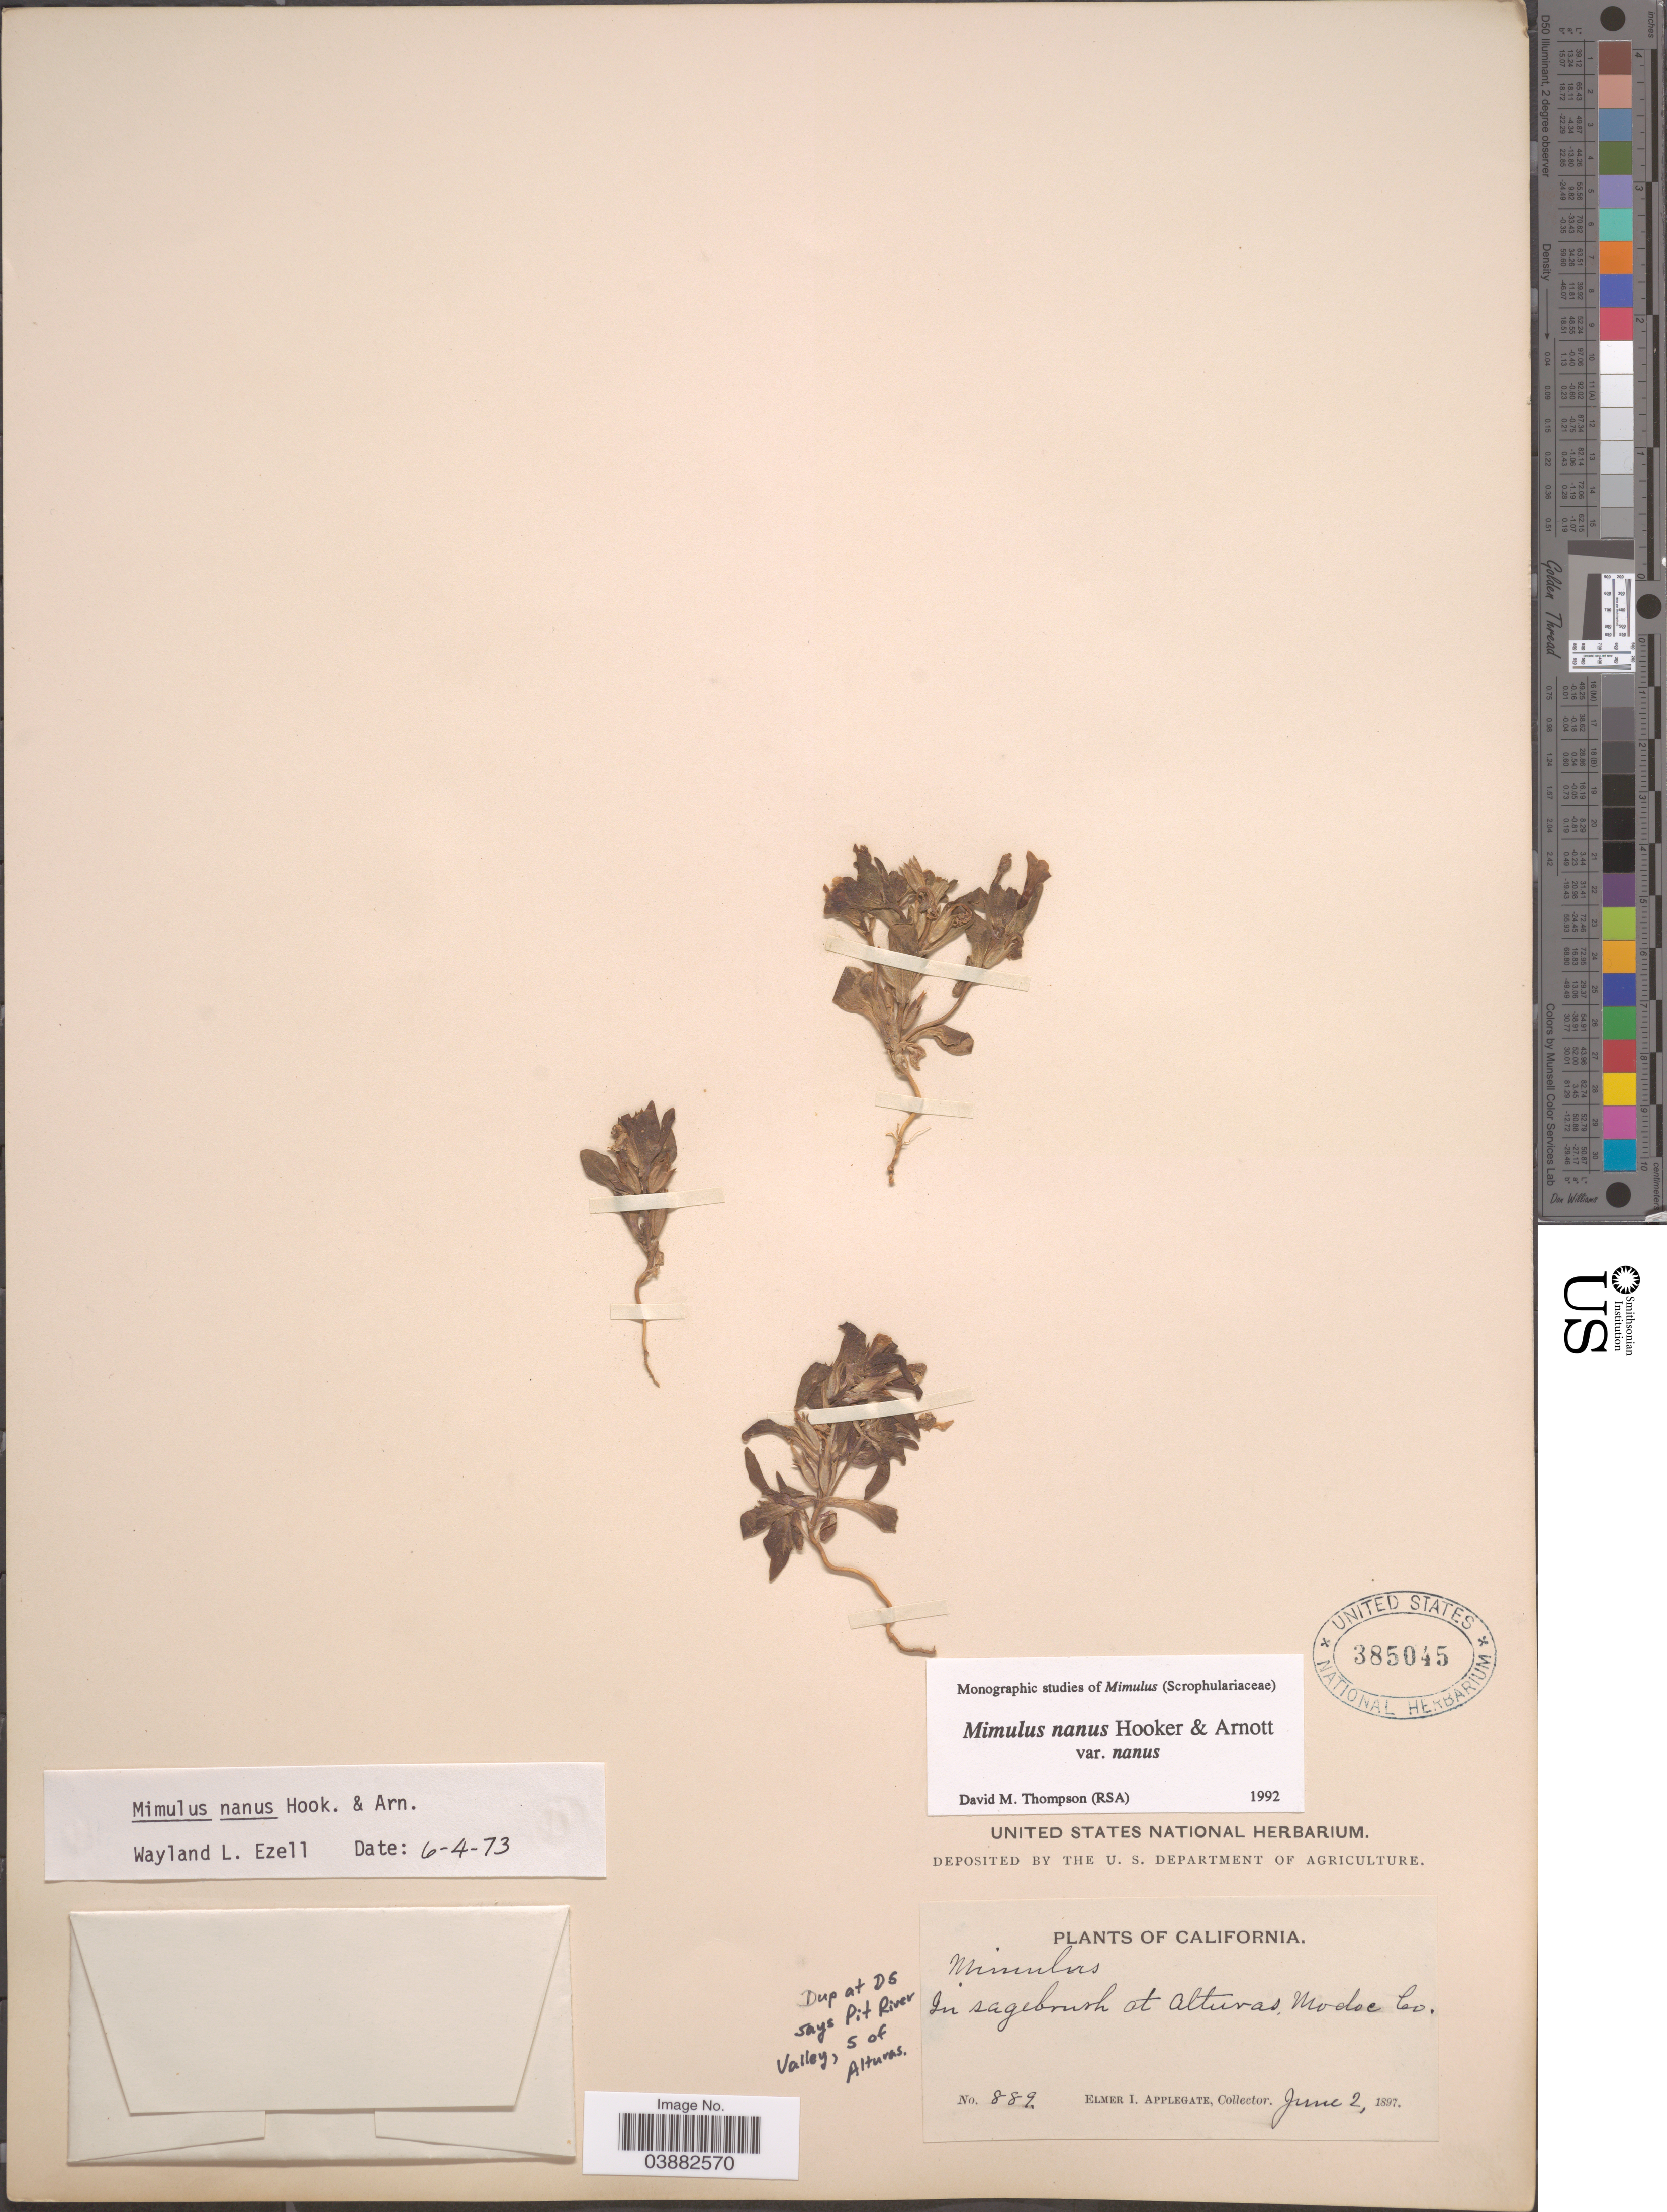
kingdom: Plantae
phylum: Tracheophyta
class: Magnoliopsida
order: Lamiales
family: Phrymaceae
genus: Mimulus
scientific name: Mimulus nanus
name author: Hook. & Arn.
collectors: E. I. Applegate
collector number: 889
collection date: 1897-06-02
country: United States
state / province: California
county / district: Modoc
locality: In sagebrush at Alturas Modoc Co.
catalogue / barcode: US 385045